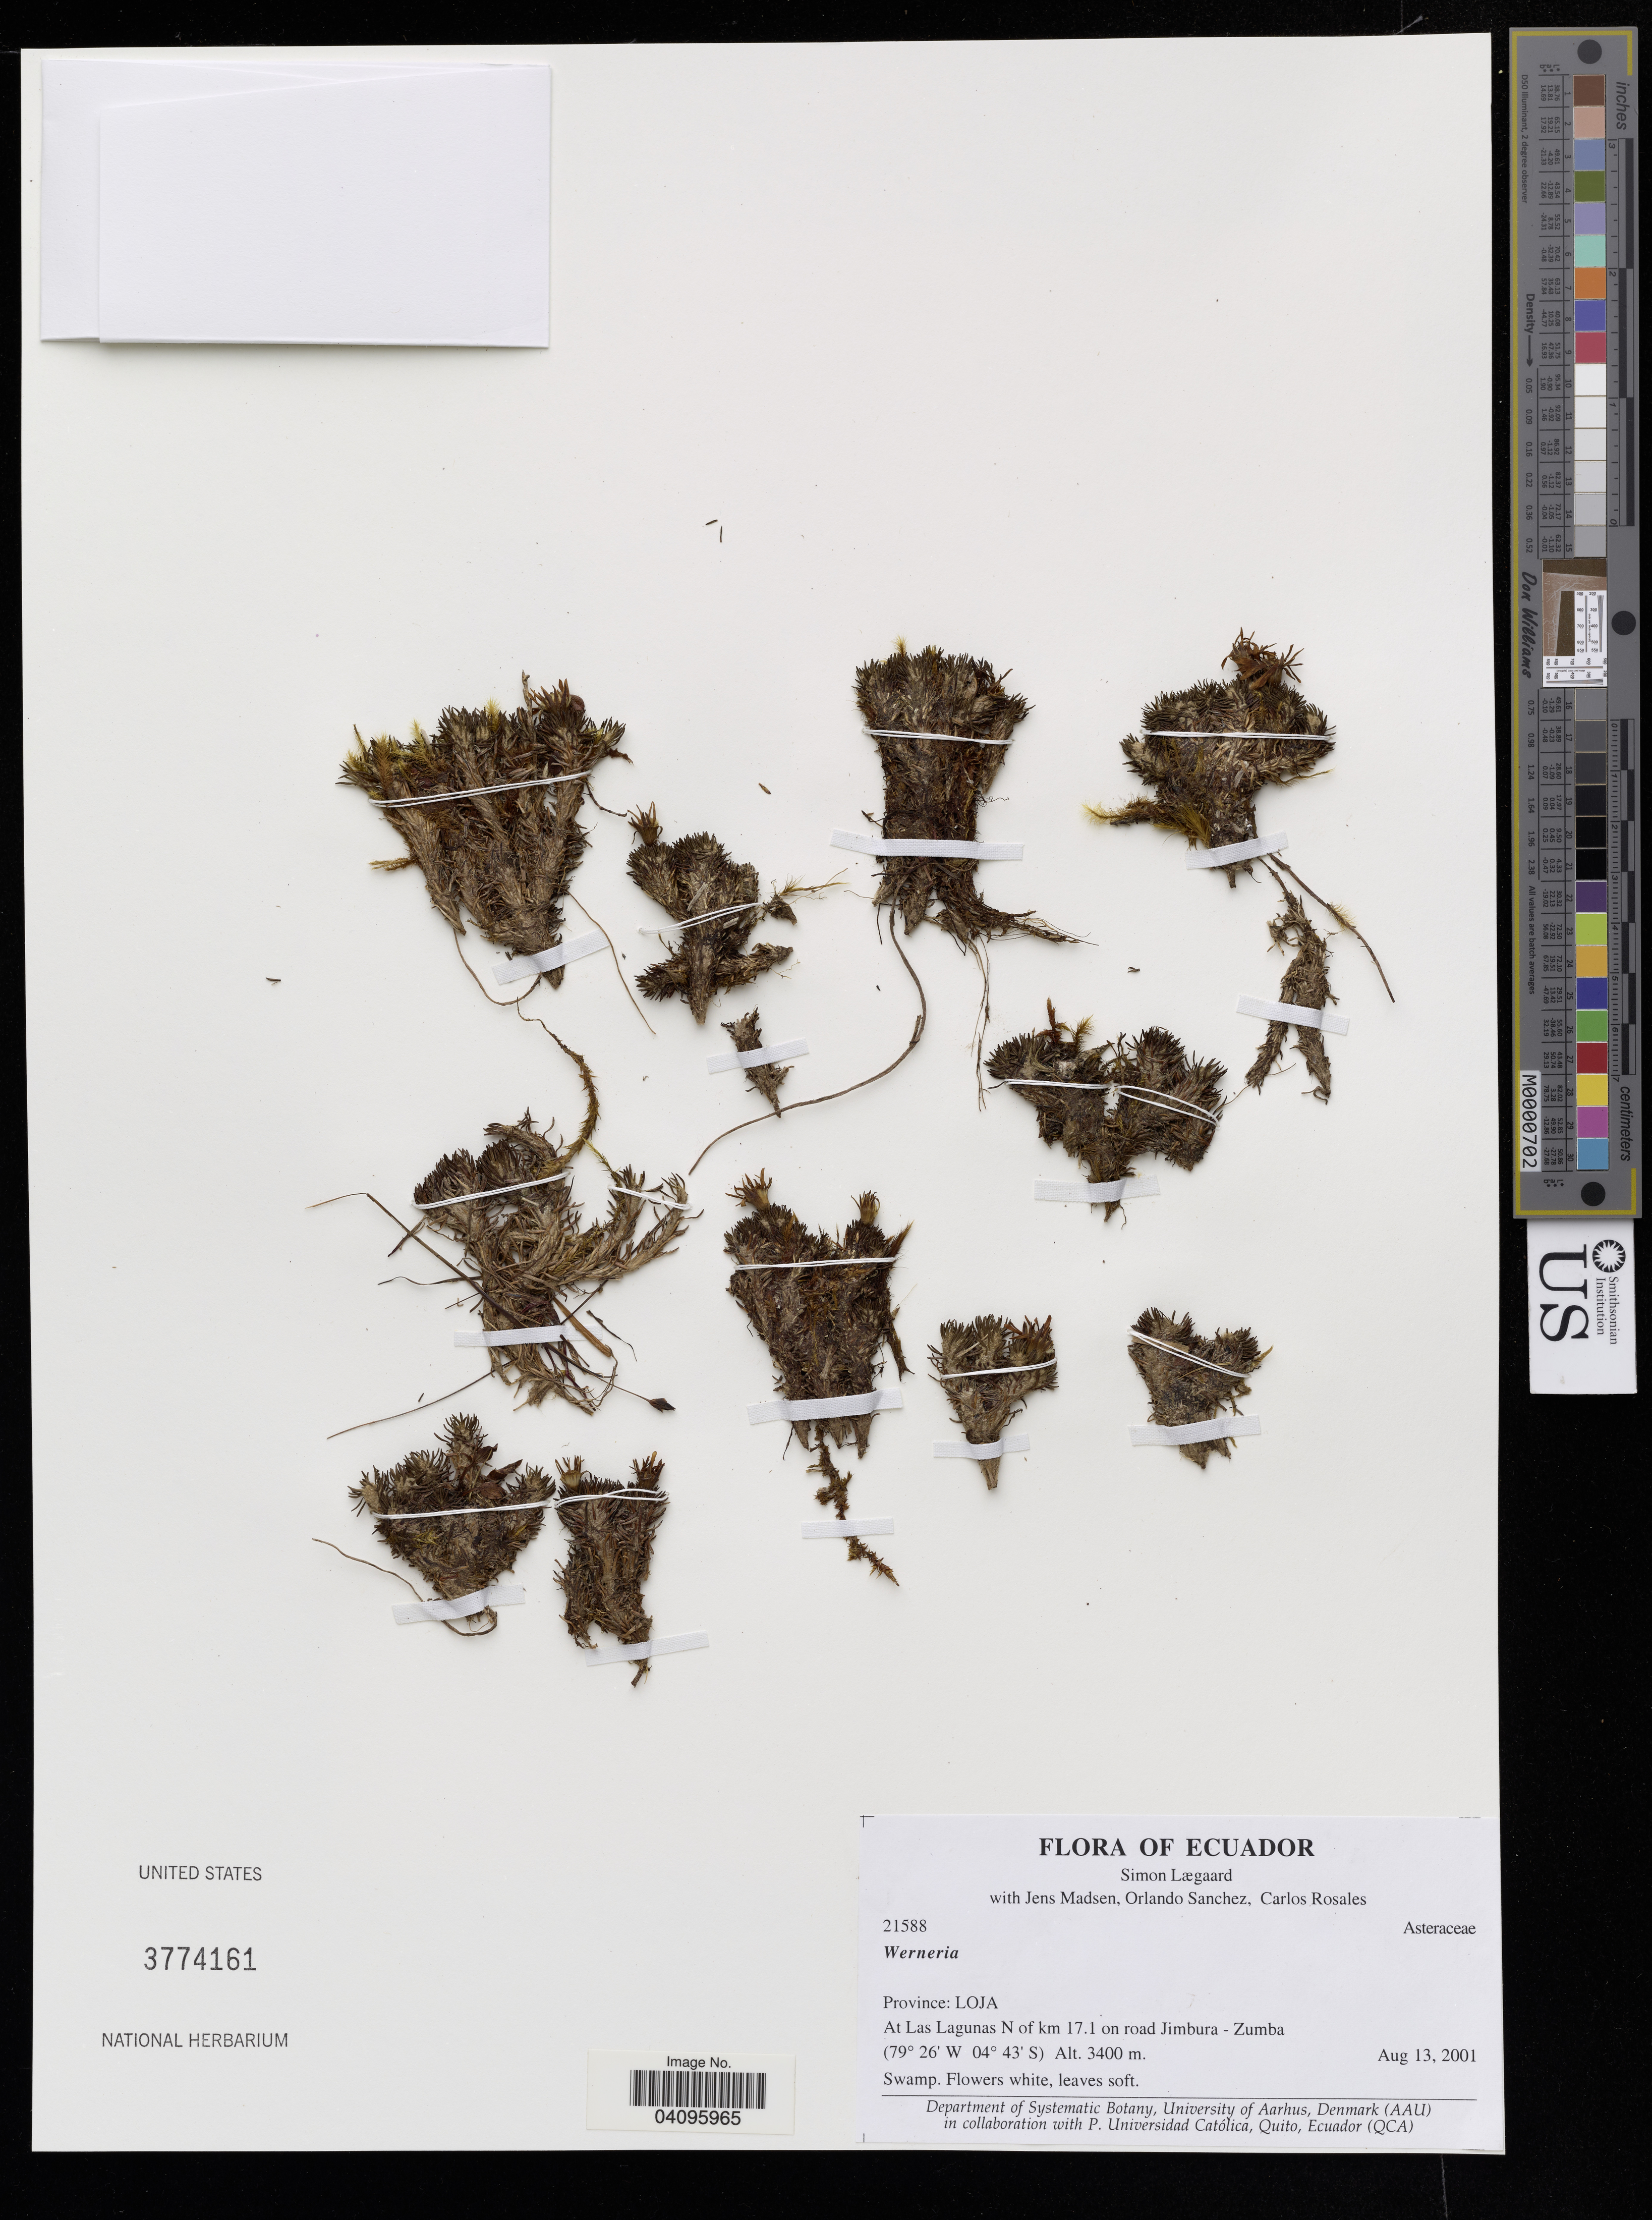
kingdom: Plantae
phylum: Tracheophyta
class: Magnoliopsida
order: Asterales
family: Asteraceae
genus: Werneria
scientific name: Werneria sp.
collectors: S. Laegaard, J. E. Madsen, O. Sanchez & C. Rosales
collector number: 21588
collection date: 2001-08-13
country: Ecuador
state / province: Loja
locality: Province, Loja. At Las Lagunas N of km 17.1 on road Jimbura - Zumba.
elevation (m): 3400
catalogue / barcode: US 3774161